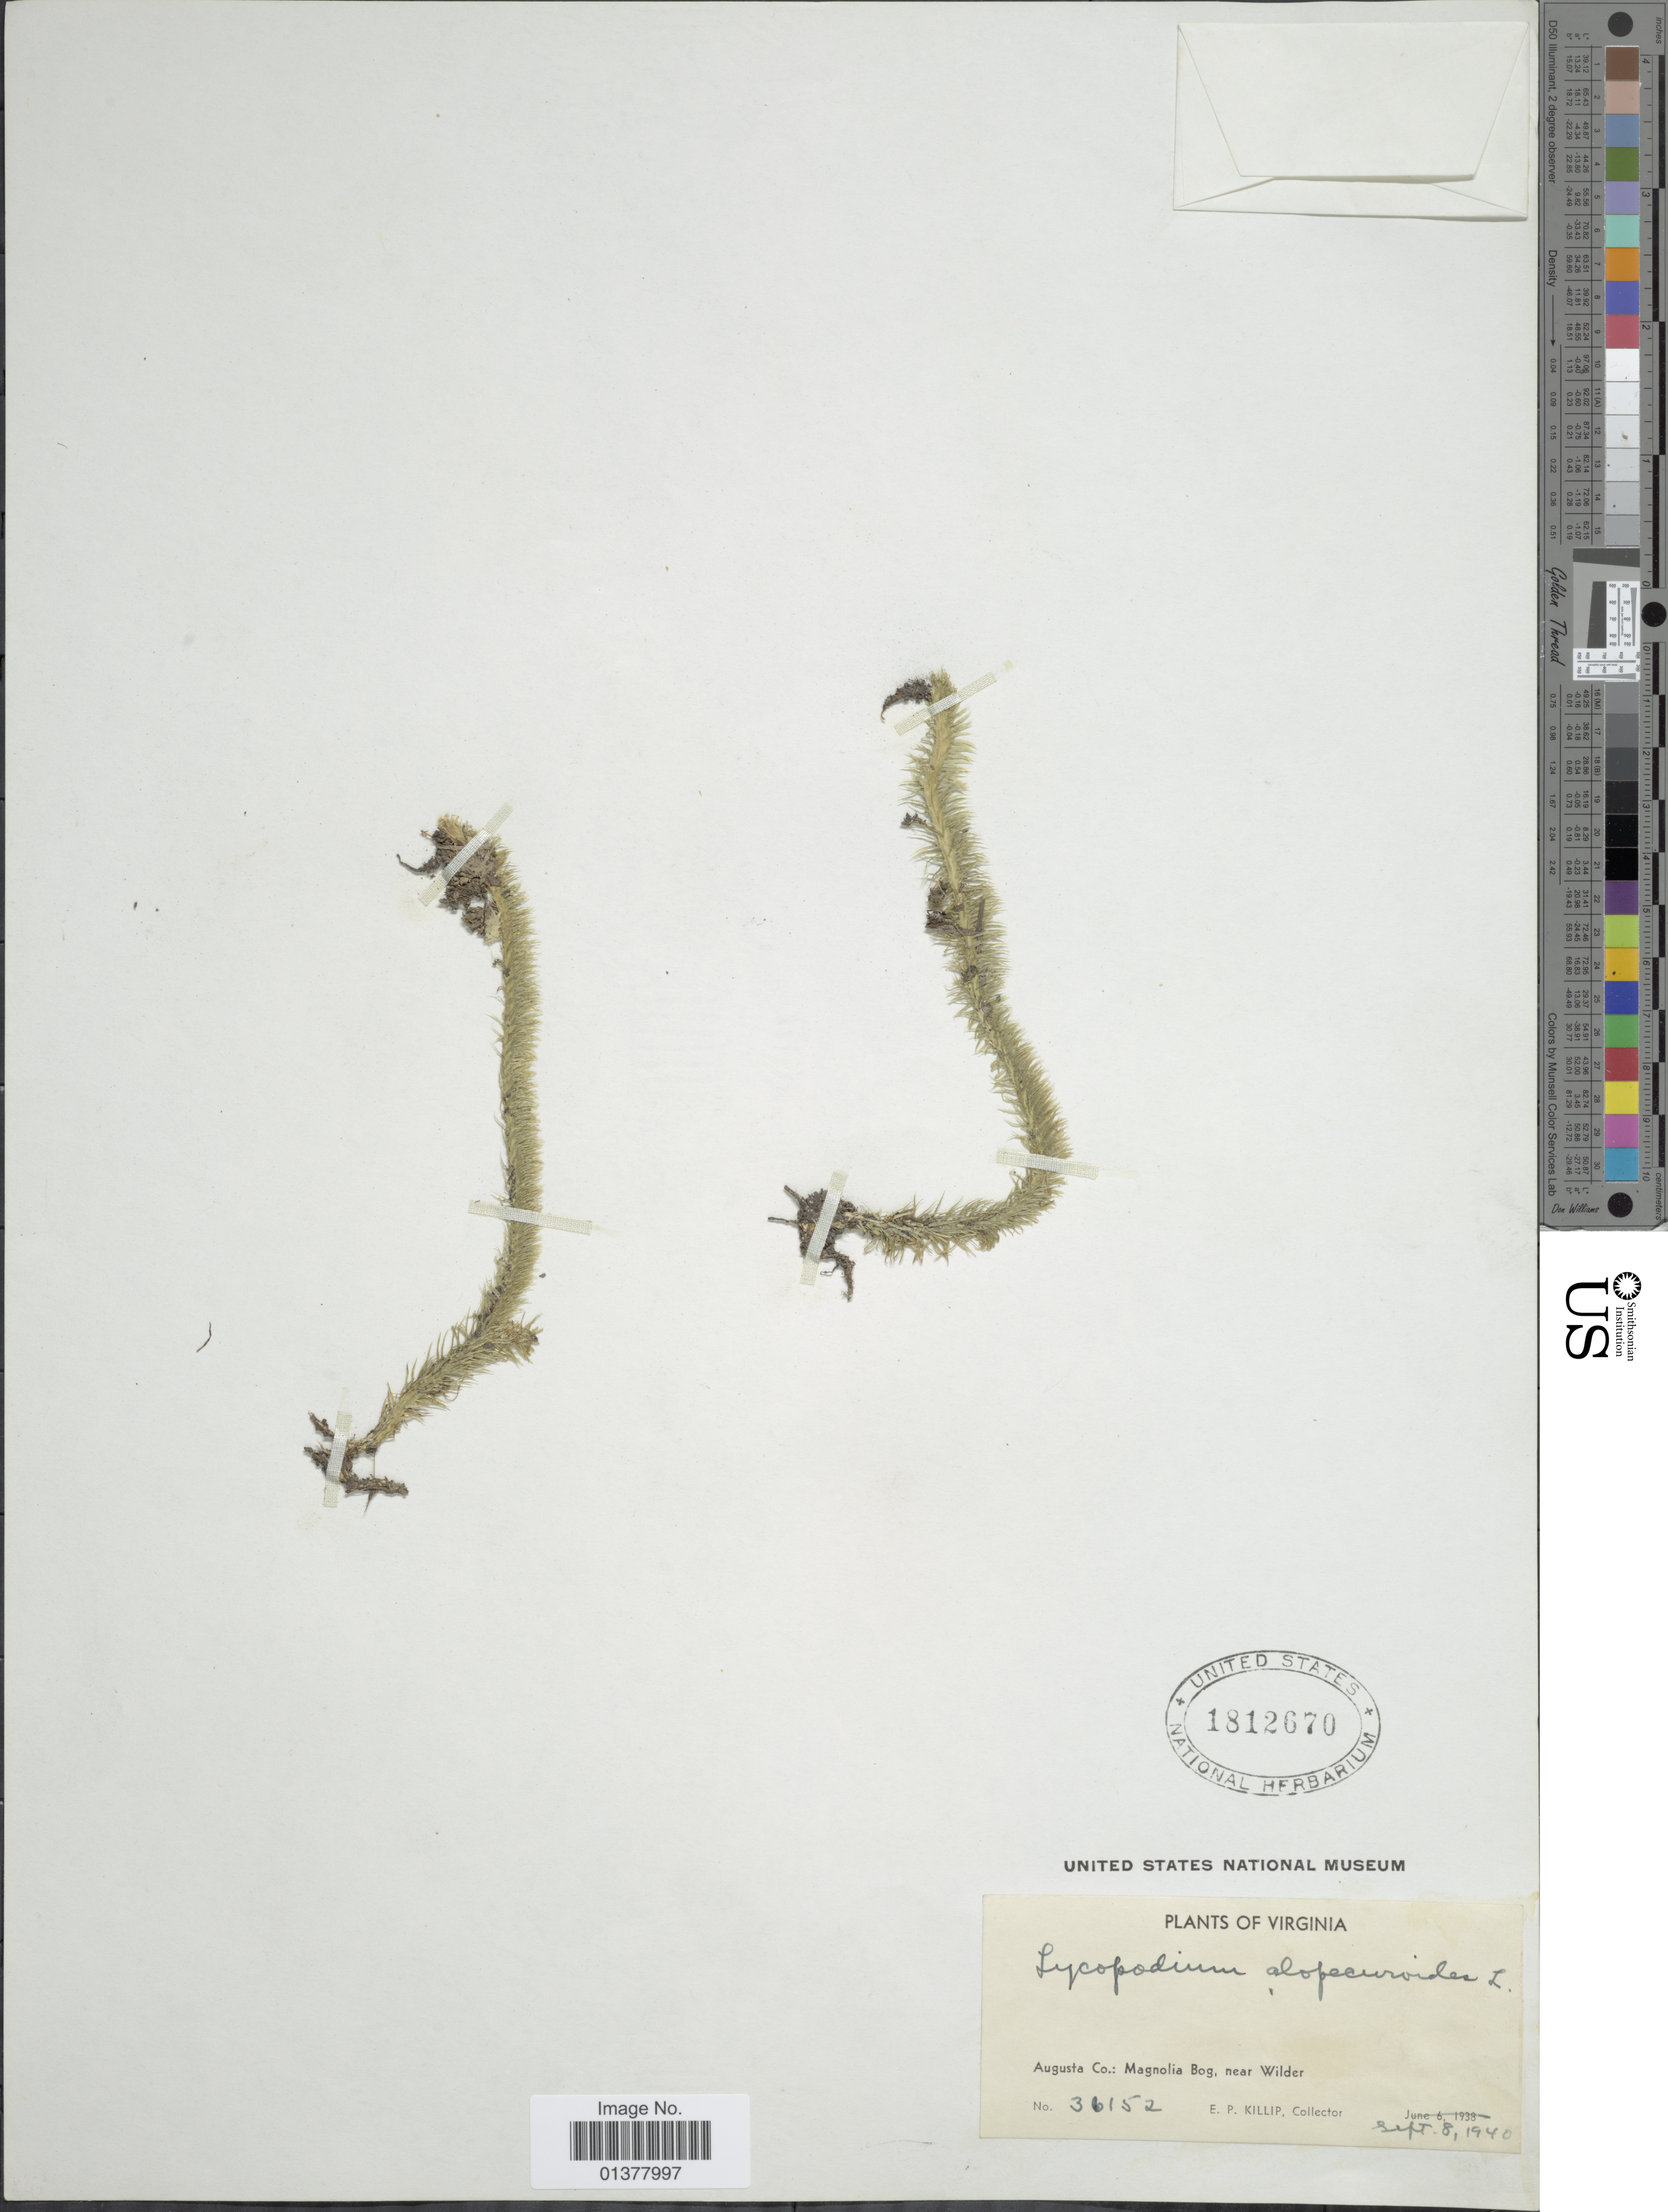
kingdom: Plantae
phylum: Tracheophyta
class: Lycopodiopsida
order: Lycopodiales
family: Lycopodiaceae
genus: Lycopodiella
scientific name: Lycopodiella alopecuroides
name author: (L.) Cranfill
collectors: E. P. Killip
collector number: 36152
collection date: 1940-09-08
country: United States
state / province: Virginia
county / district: Augusta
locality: Augusta Co.: Magnolia Bog, near Wilder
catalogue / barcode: US 1812670